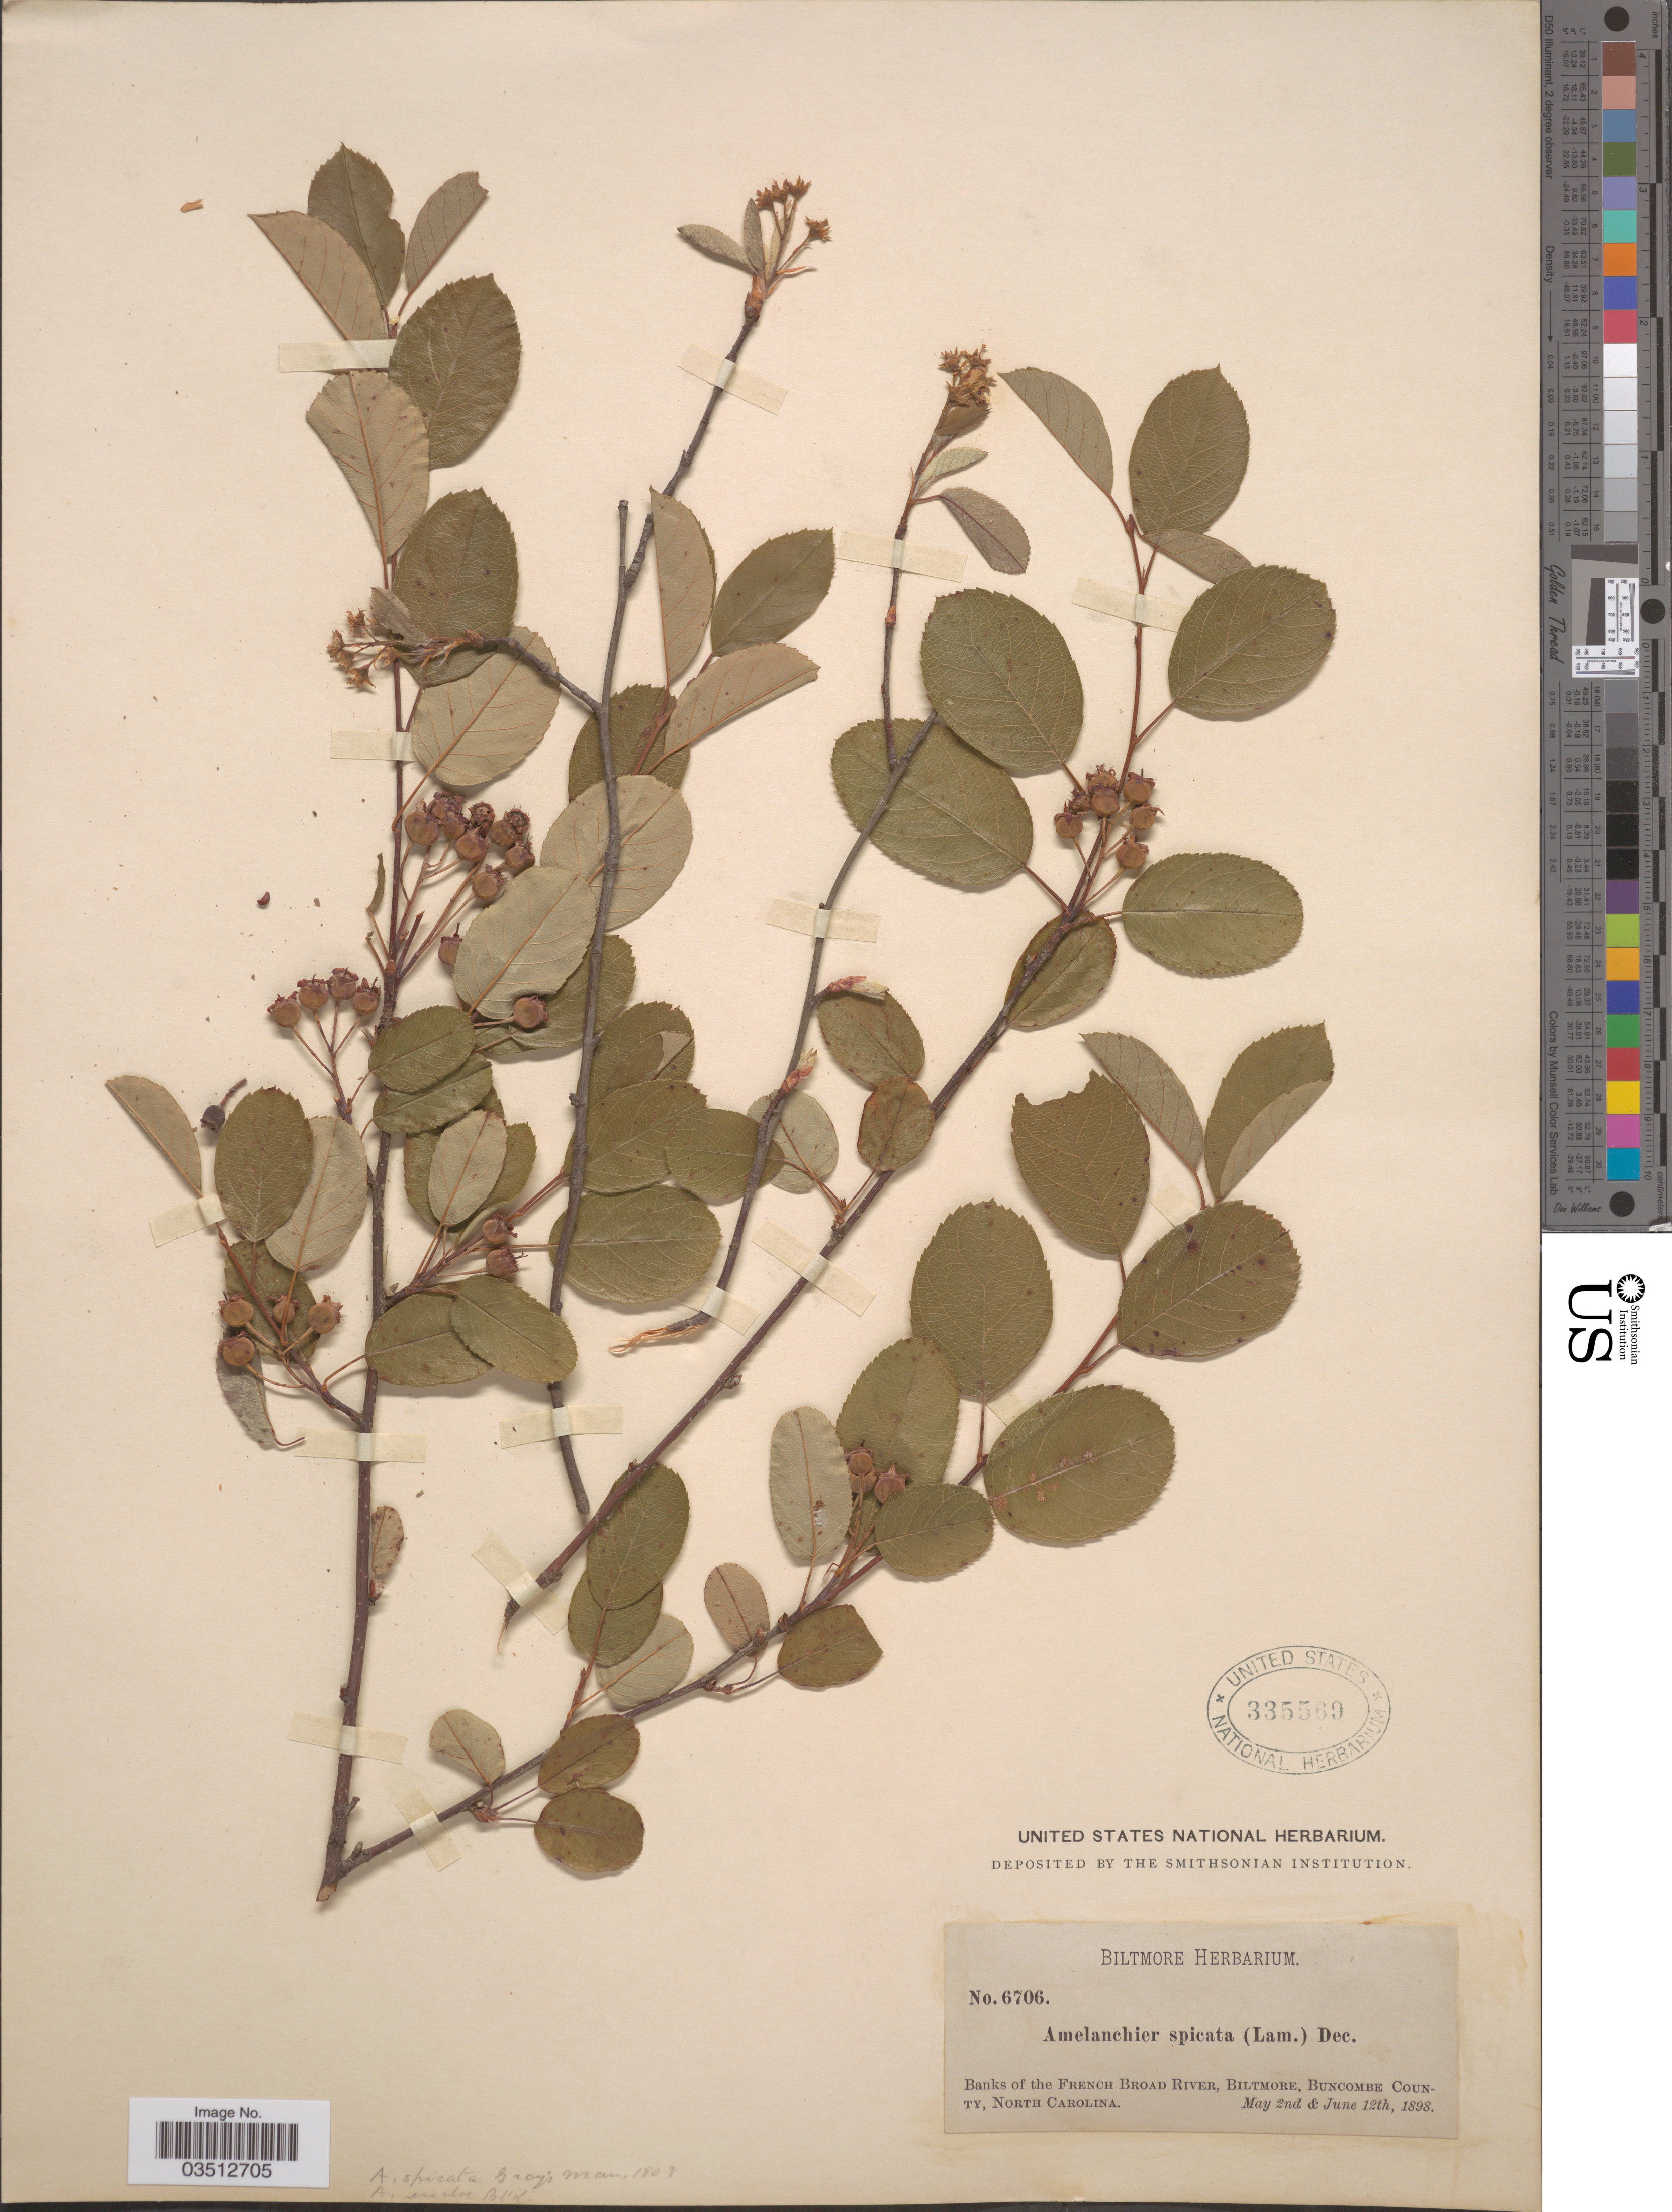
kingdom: Plantae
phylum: Tracheophyta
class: Magnoliopsida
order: Rosales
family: Rosaceae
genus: Amelanchier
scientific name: Amelanchier x spicata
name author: (Lam.) K. Koch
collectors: ex herb. Biltmore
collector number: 6706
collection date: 1898-05-02/1898-06-12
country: United States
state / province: North Carolina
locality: Banks of the French Broad River, Biltmore, Buncombe County.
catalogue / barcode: US 335569